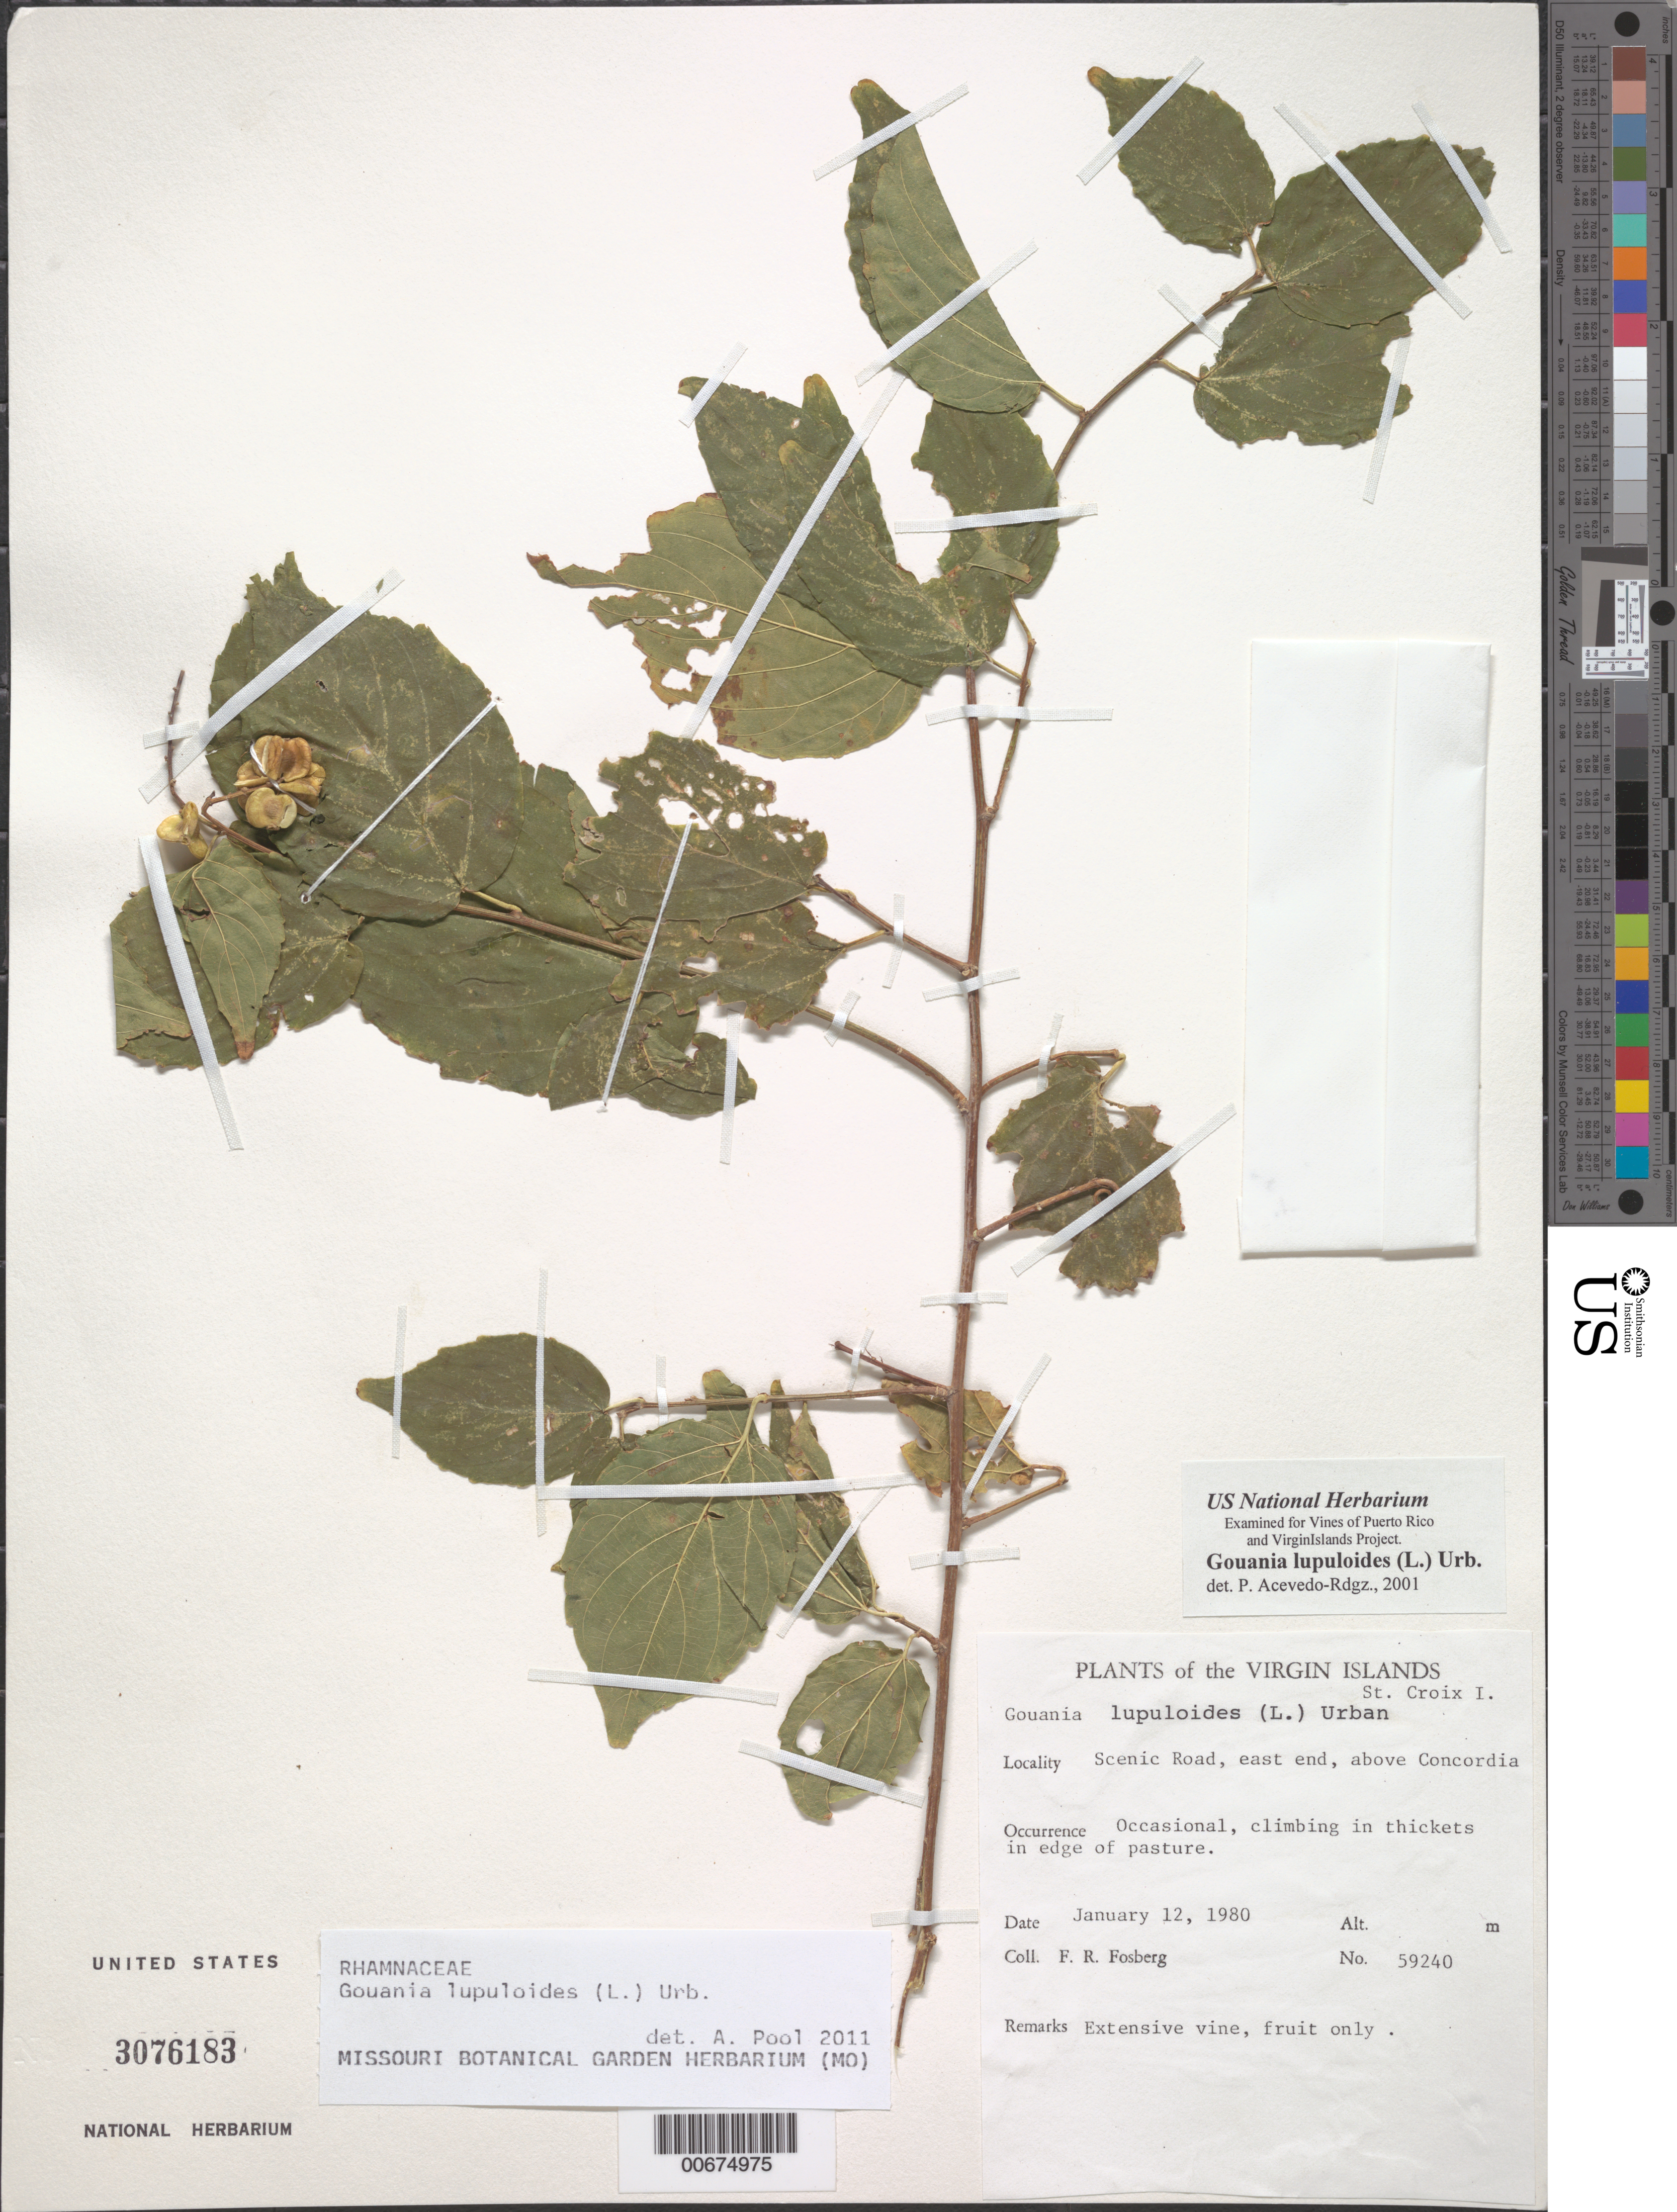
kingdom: Plantae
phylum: Tracheophyta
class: Magnoliopsida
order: Rosales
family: Rhamnaceae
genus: Gouania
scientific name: Gouania lupuloides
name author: (L.) Urb.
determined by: Pool, A., (MO), Missouri Botanical Garden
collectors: F. R. Fosberg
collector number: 59240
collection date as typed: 12 Jan 1980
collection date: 1980-01-12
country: U.S. Virgin Islands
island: St. Croix I.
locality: Scenic Road, E end, above Concordia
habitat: Occasional, climbing in thickets in edge of pasture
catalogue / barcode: US 3076183